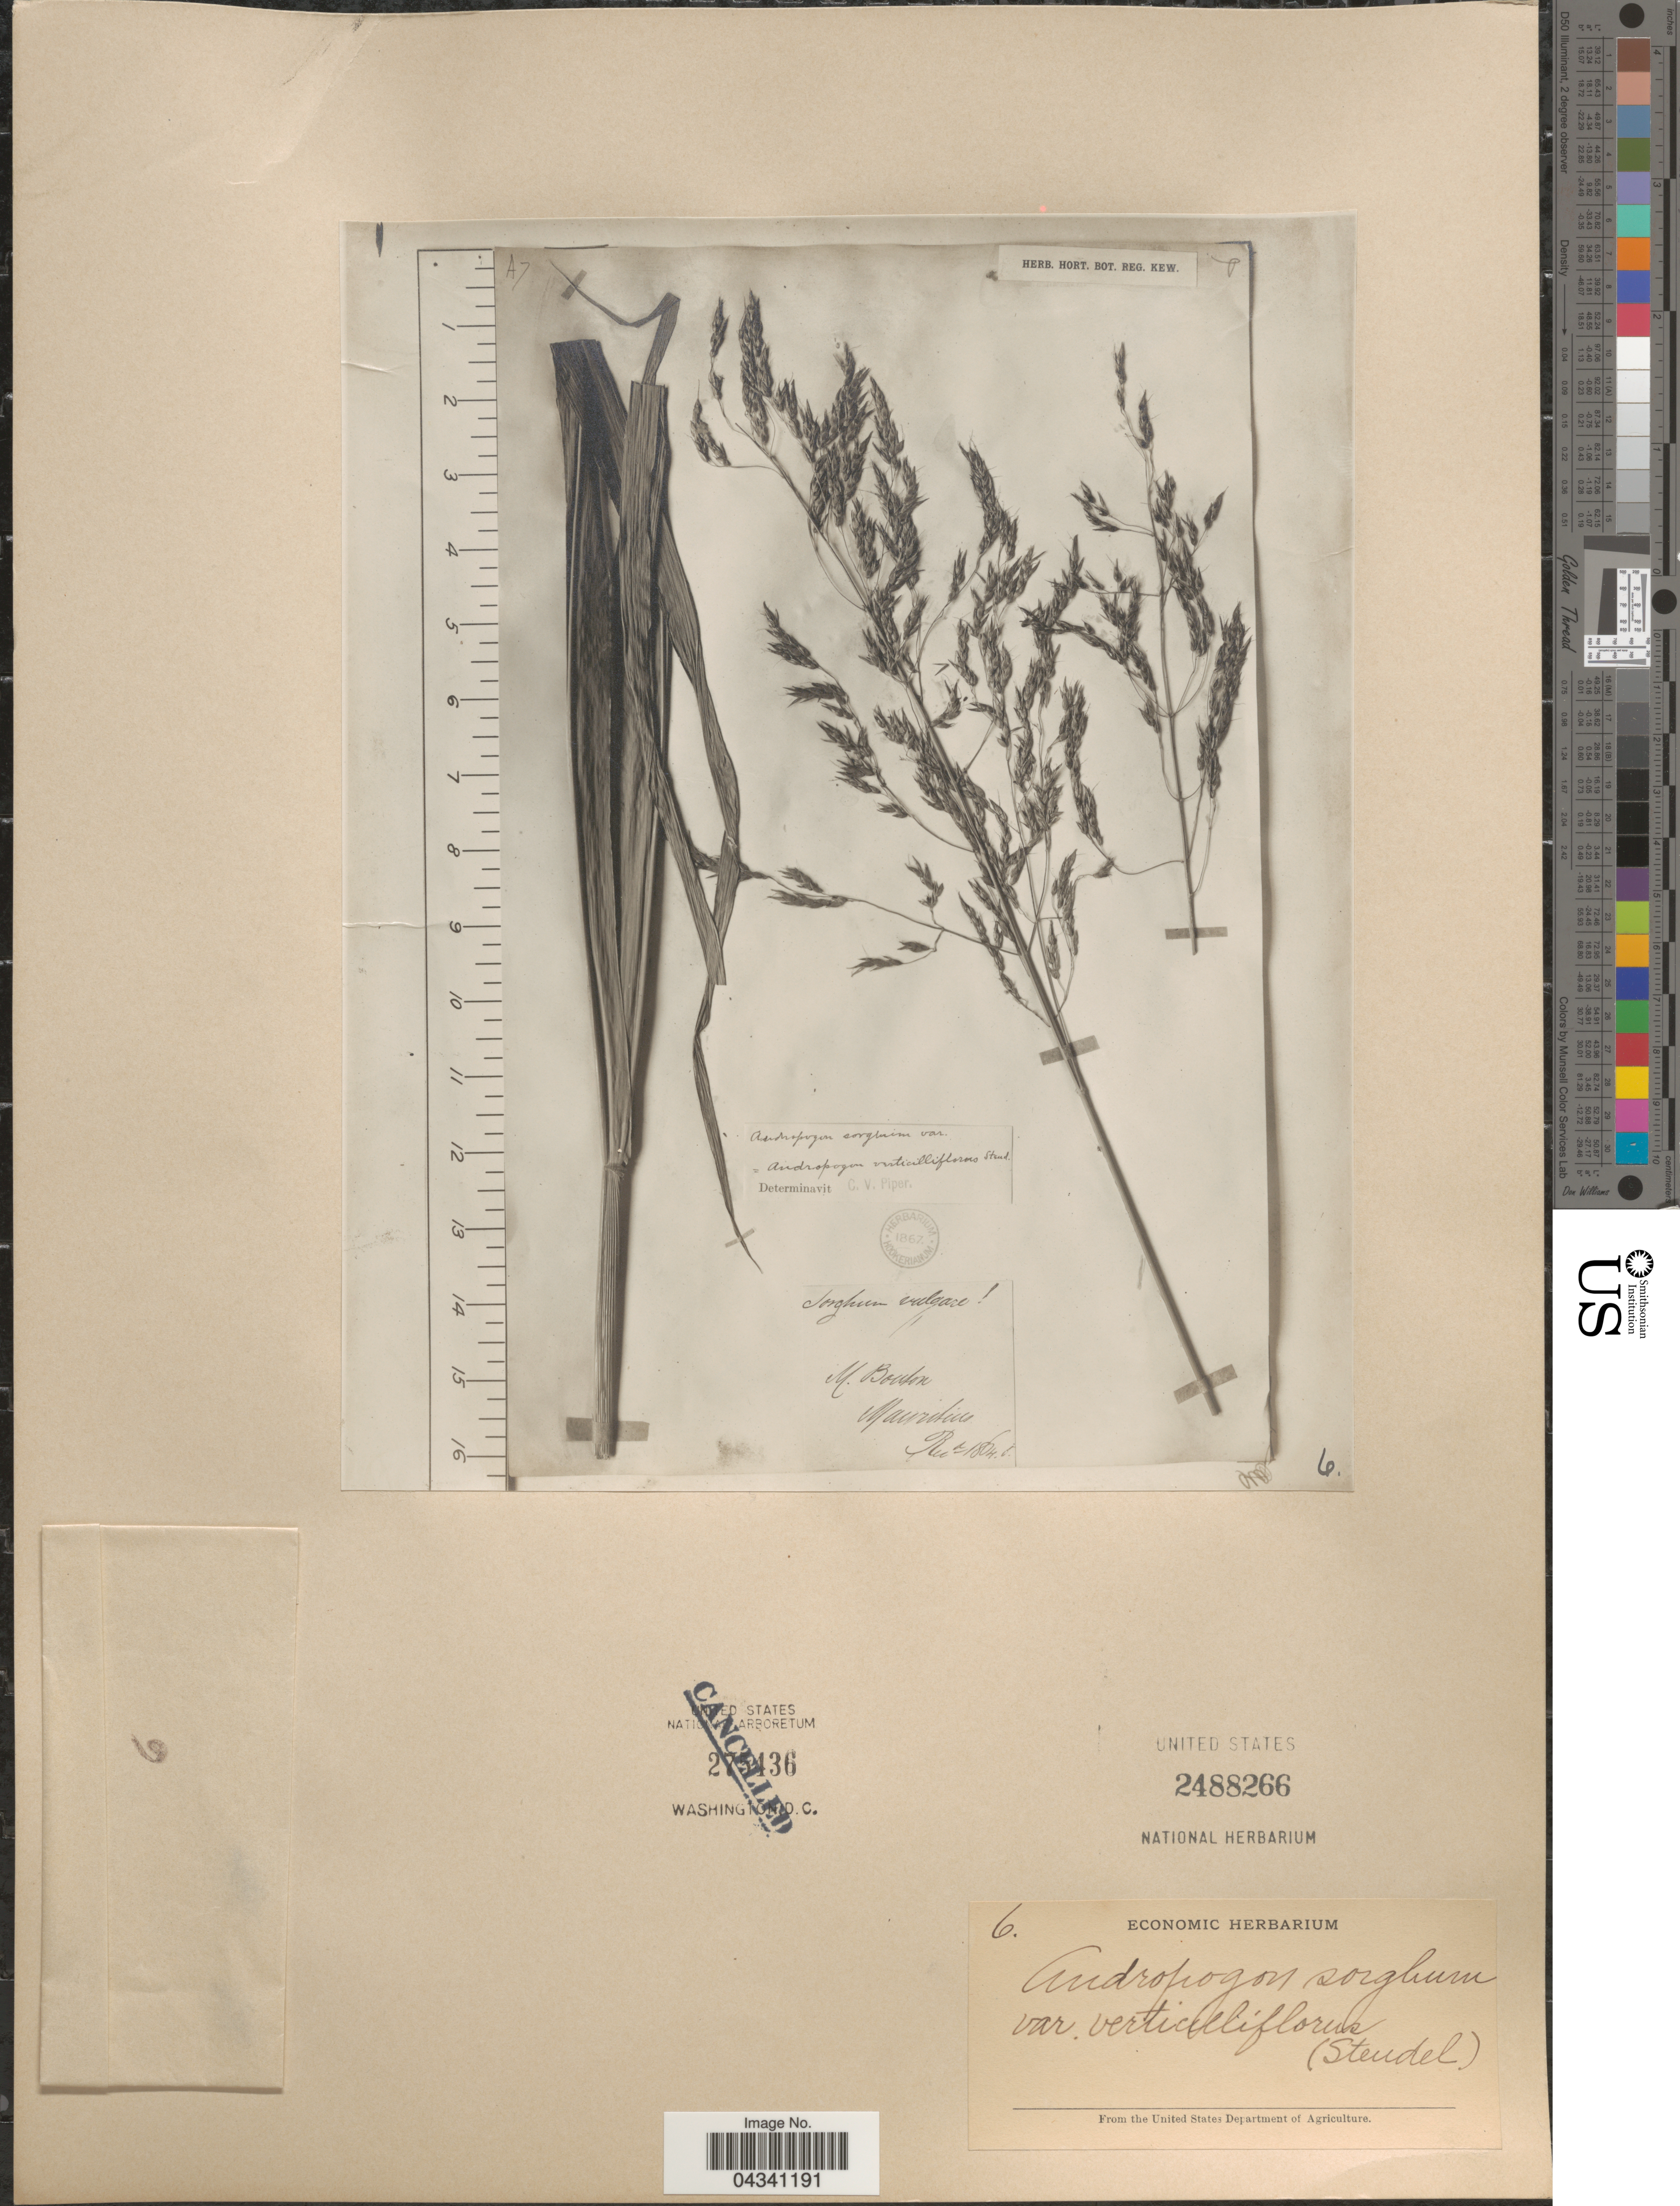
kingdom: Plantae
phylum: Tracheophyta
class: Liliopsida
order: Poales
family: Poaceae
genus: Sorghum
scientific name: Sorghum x almum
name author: Parodi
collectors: M. Bouson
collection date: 1864-05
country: Mauritius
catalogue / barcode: US 2488266